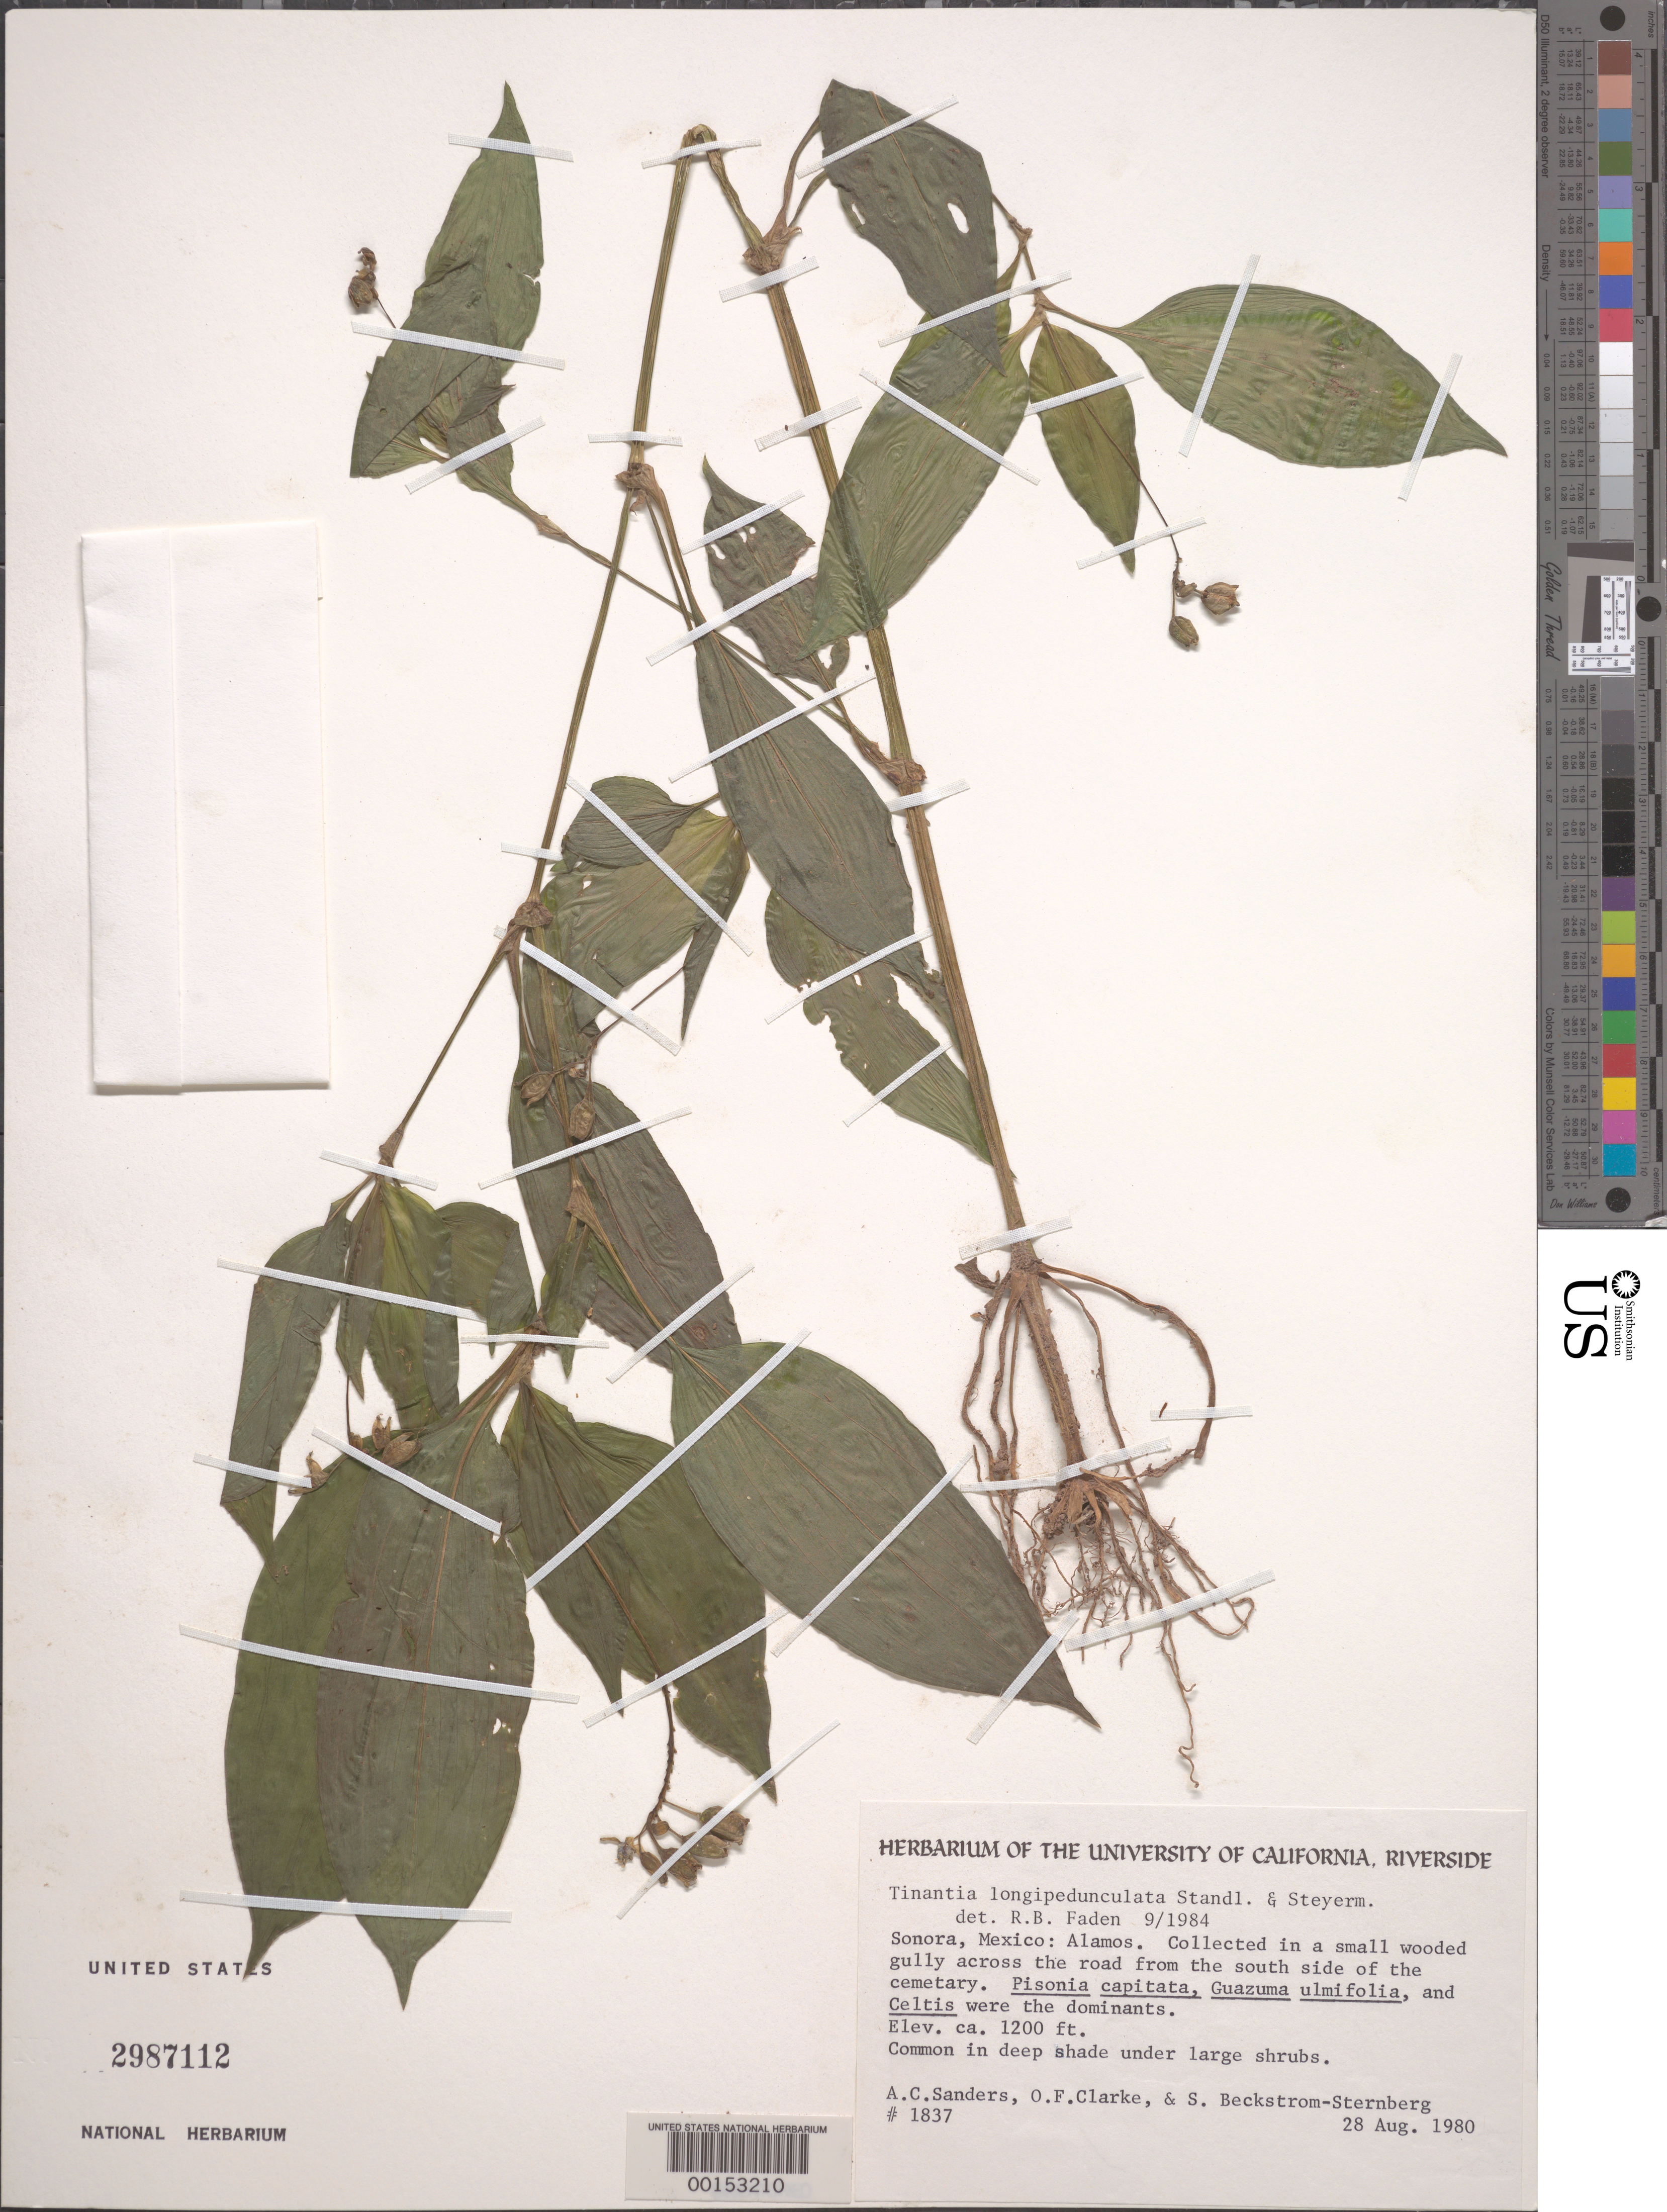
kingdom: Plantae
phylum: Tracheophyta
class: Liliopsida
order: Commelinales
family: Commelinaceae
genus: Tinantia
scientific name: Tinantia longipedunculata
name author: Standl. & Steyerm.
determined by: Faden, Robert B., (US), Smithsonian Institution - National Museum of Natural History (UNITED STATES)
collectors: A. Sanders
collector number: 1837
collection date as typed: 28 Aug 1980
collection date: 1980-08-28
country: Mexico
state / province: Sonora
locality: Alamos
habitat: Wooded gully, shaded area under shrubs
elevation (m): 366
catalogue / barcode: US 2987112